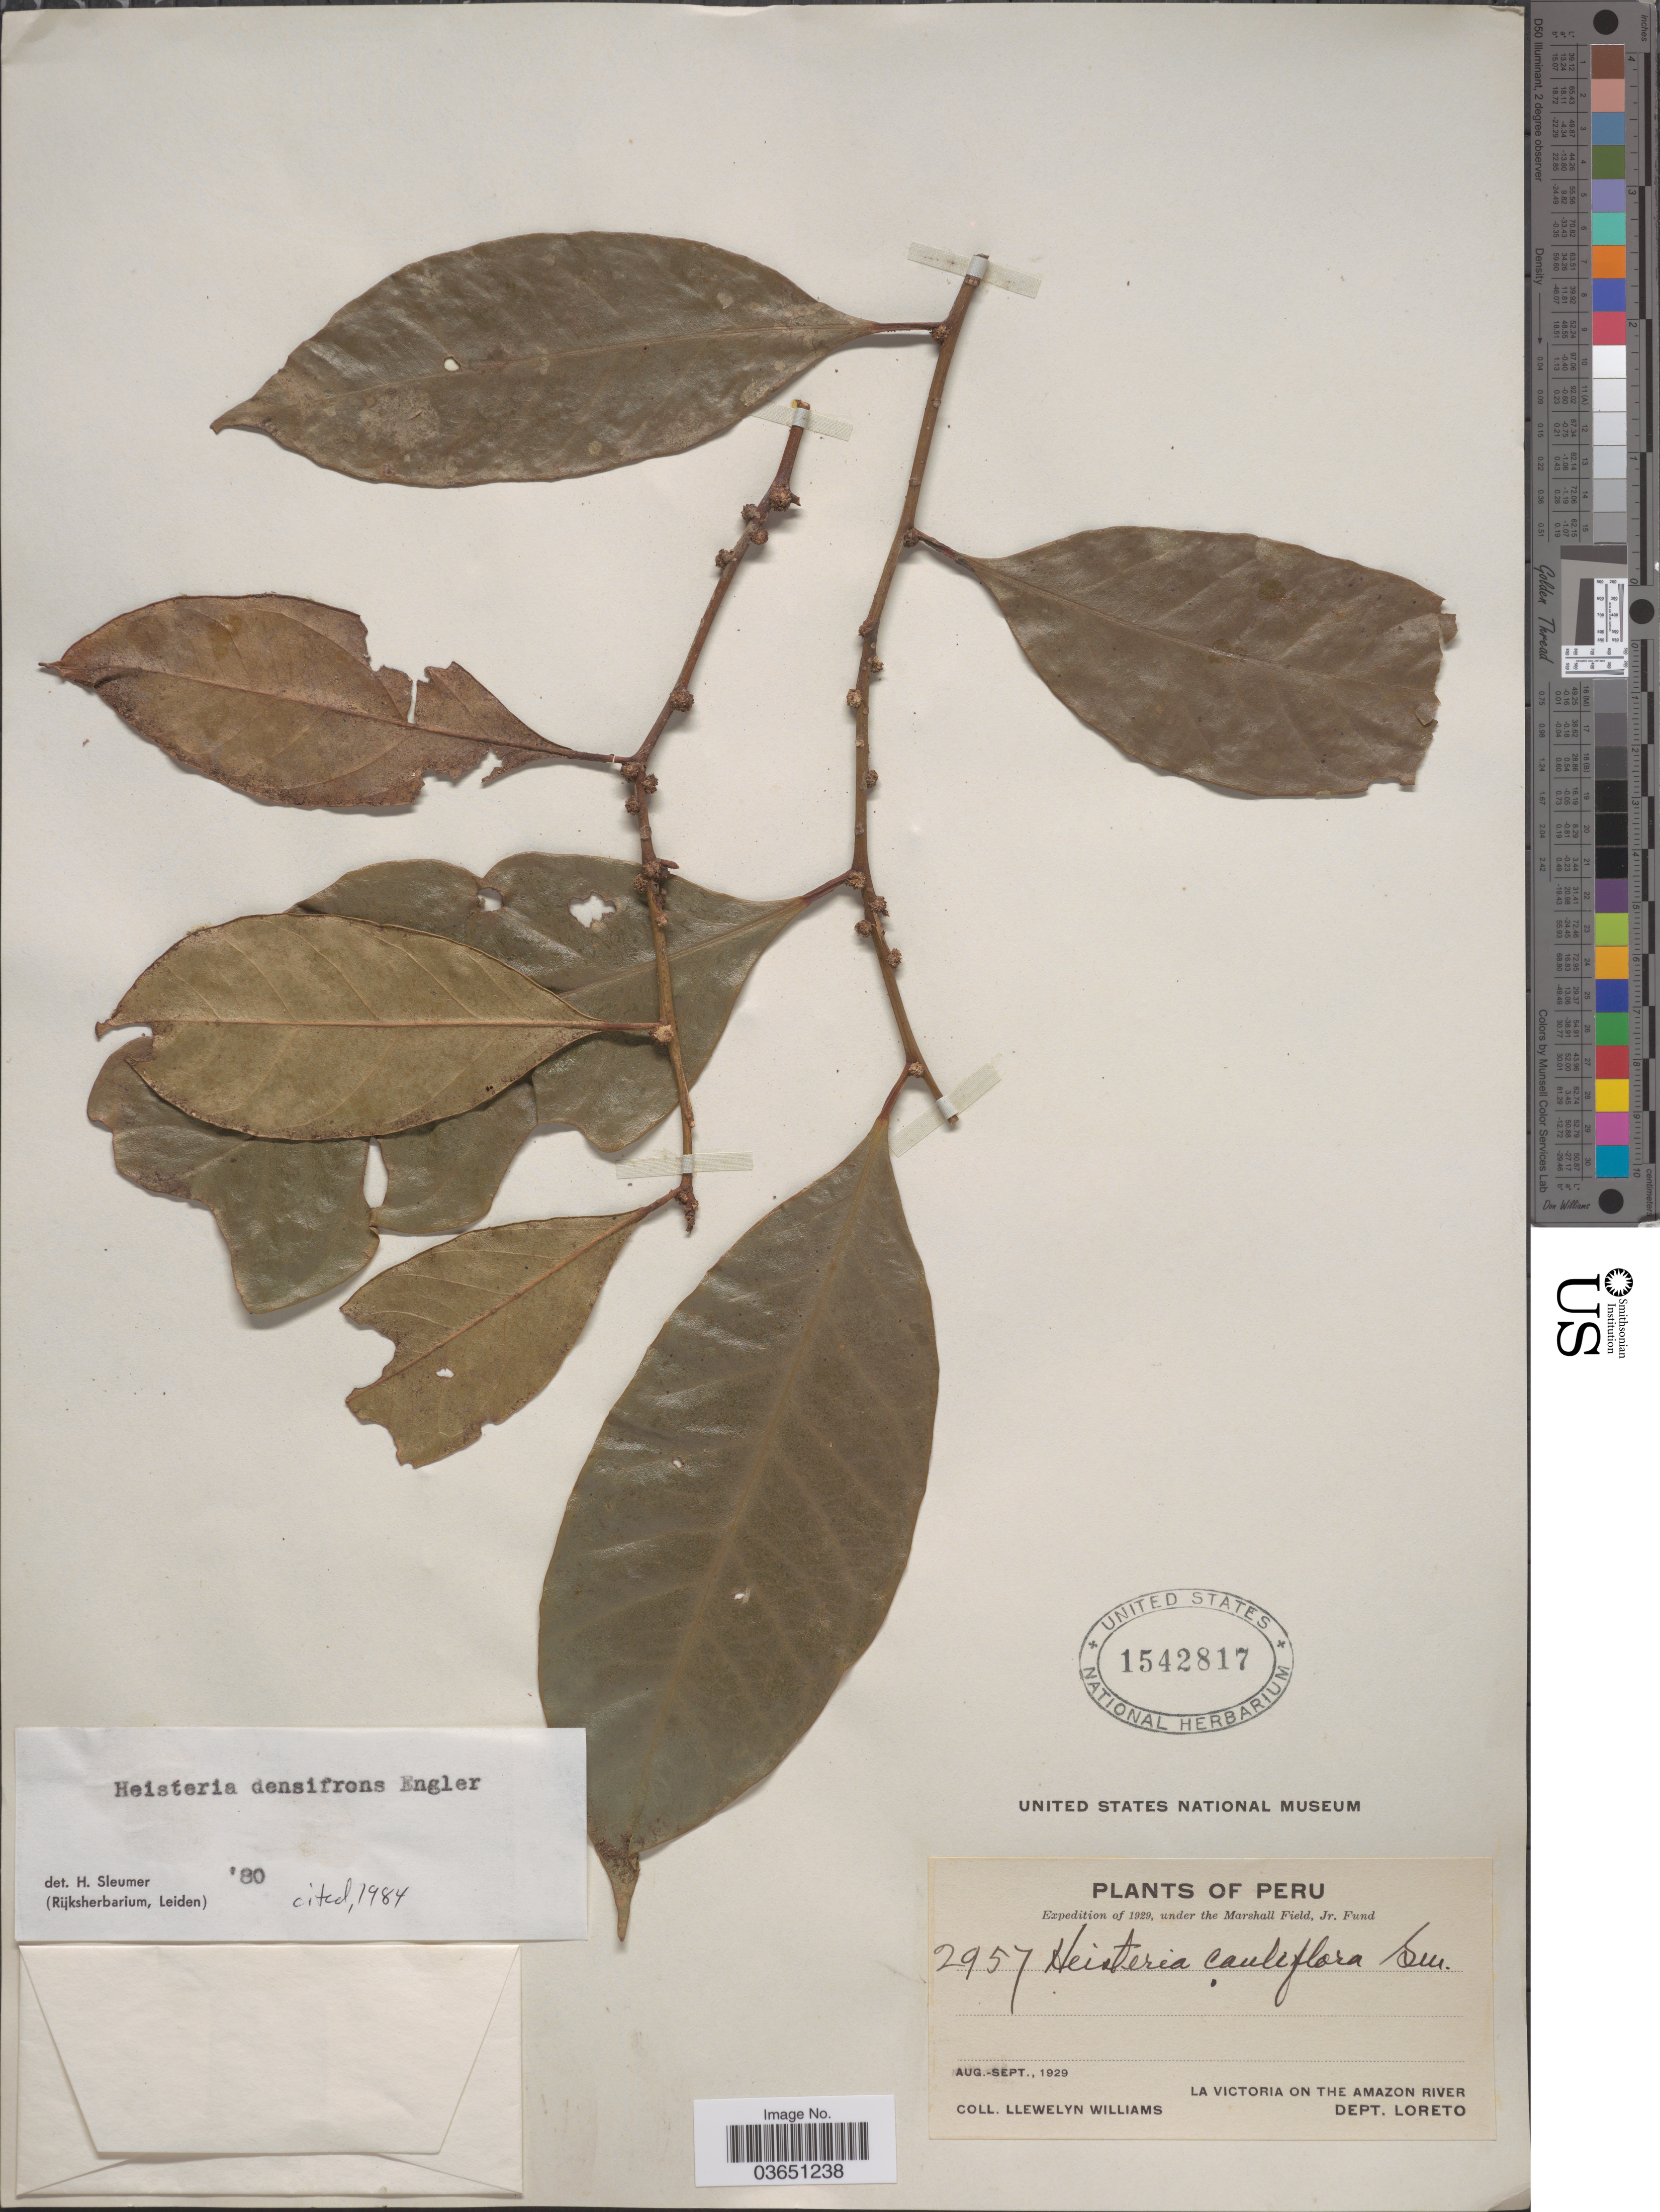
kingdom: Plantae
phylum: Tracheophyta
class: Magnoliopsida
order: Santalales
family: Erythropalaceae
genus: Heisteria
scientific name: Heisteria densifrons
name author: Engl.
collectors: Ll. Williams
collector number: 2957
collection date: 1929-08/1929-09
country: Peru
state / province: Loreto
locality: La Victoria on the Amazon River. Dept. Loreto.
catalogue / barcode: US 1542817